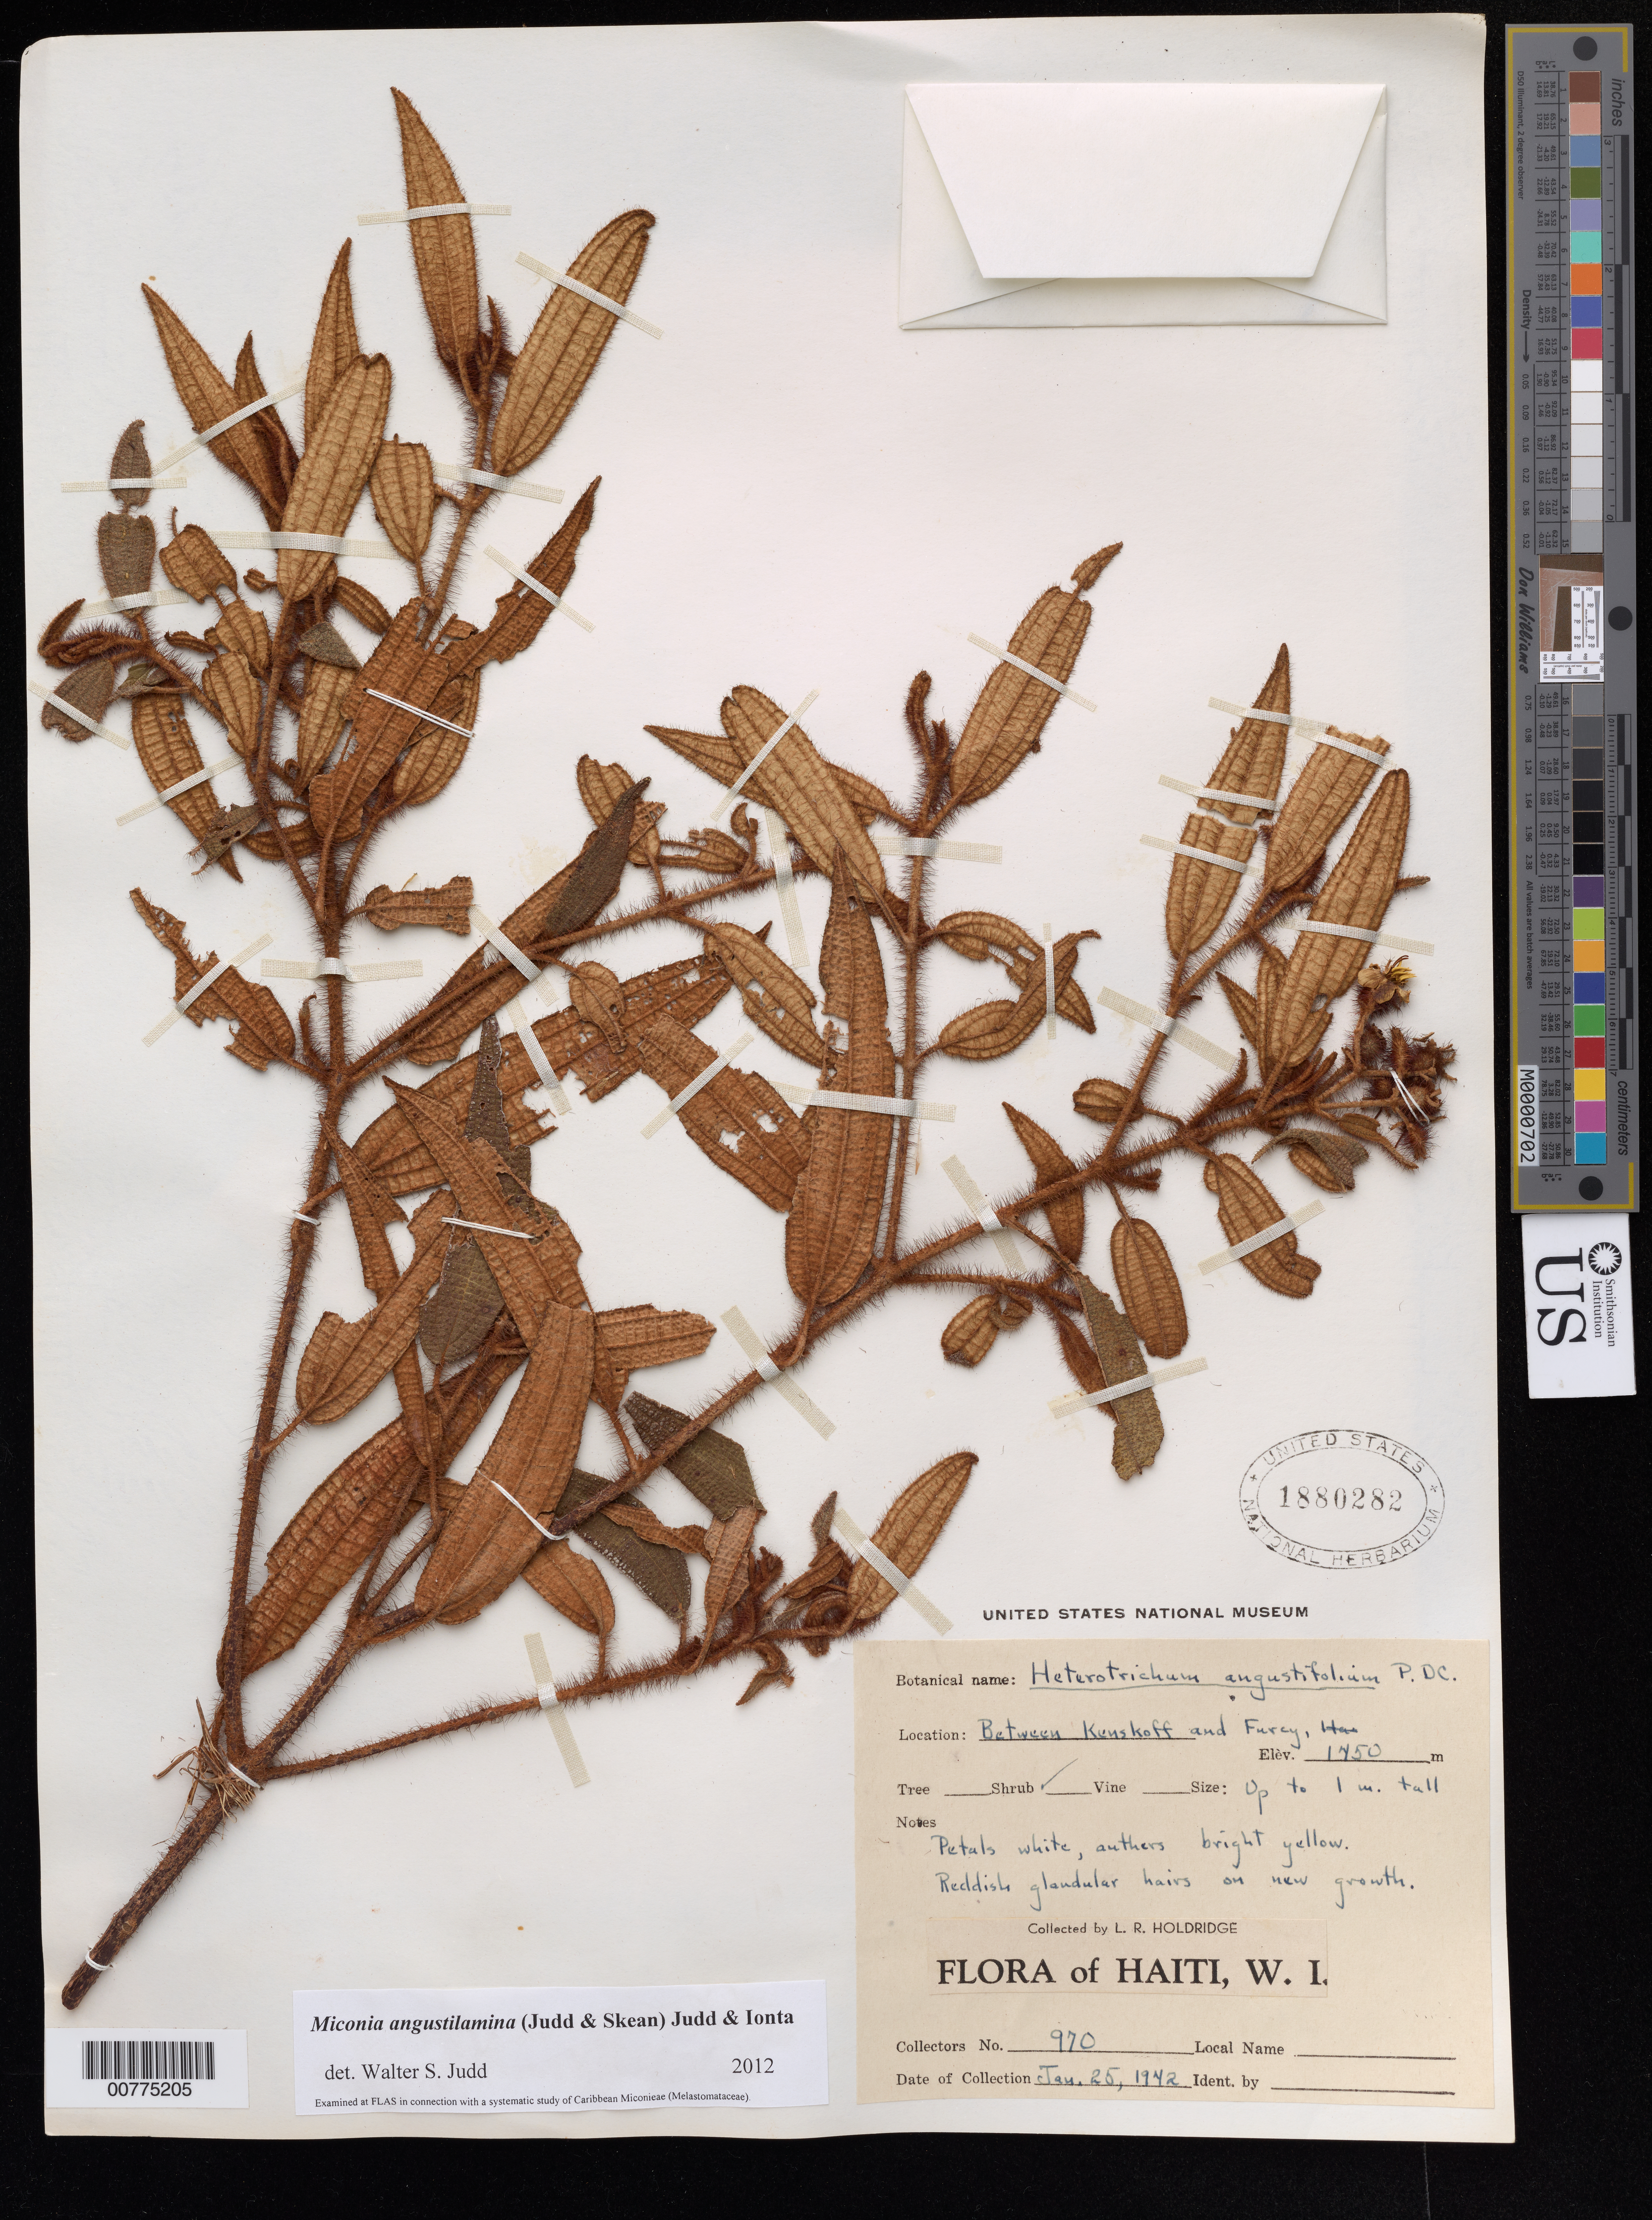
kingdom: Plantae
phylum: Tracheophyta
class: Magnoliopsida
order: Myrtales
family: Melastomataceae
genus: Miconia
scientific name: Miconia angustilamina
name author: (Judd & Skean) Judd & Ionta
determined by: Judd, Walter S.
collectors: L. Holdridge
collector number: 970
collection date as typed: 25 Jan 1942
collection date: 1942-01-25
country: Haiti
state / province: Ouest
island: Hispaniola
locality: Between Kenskoff and Furcy.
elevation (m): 1450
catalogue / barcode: US 1880282